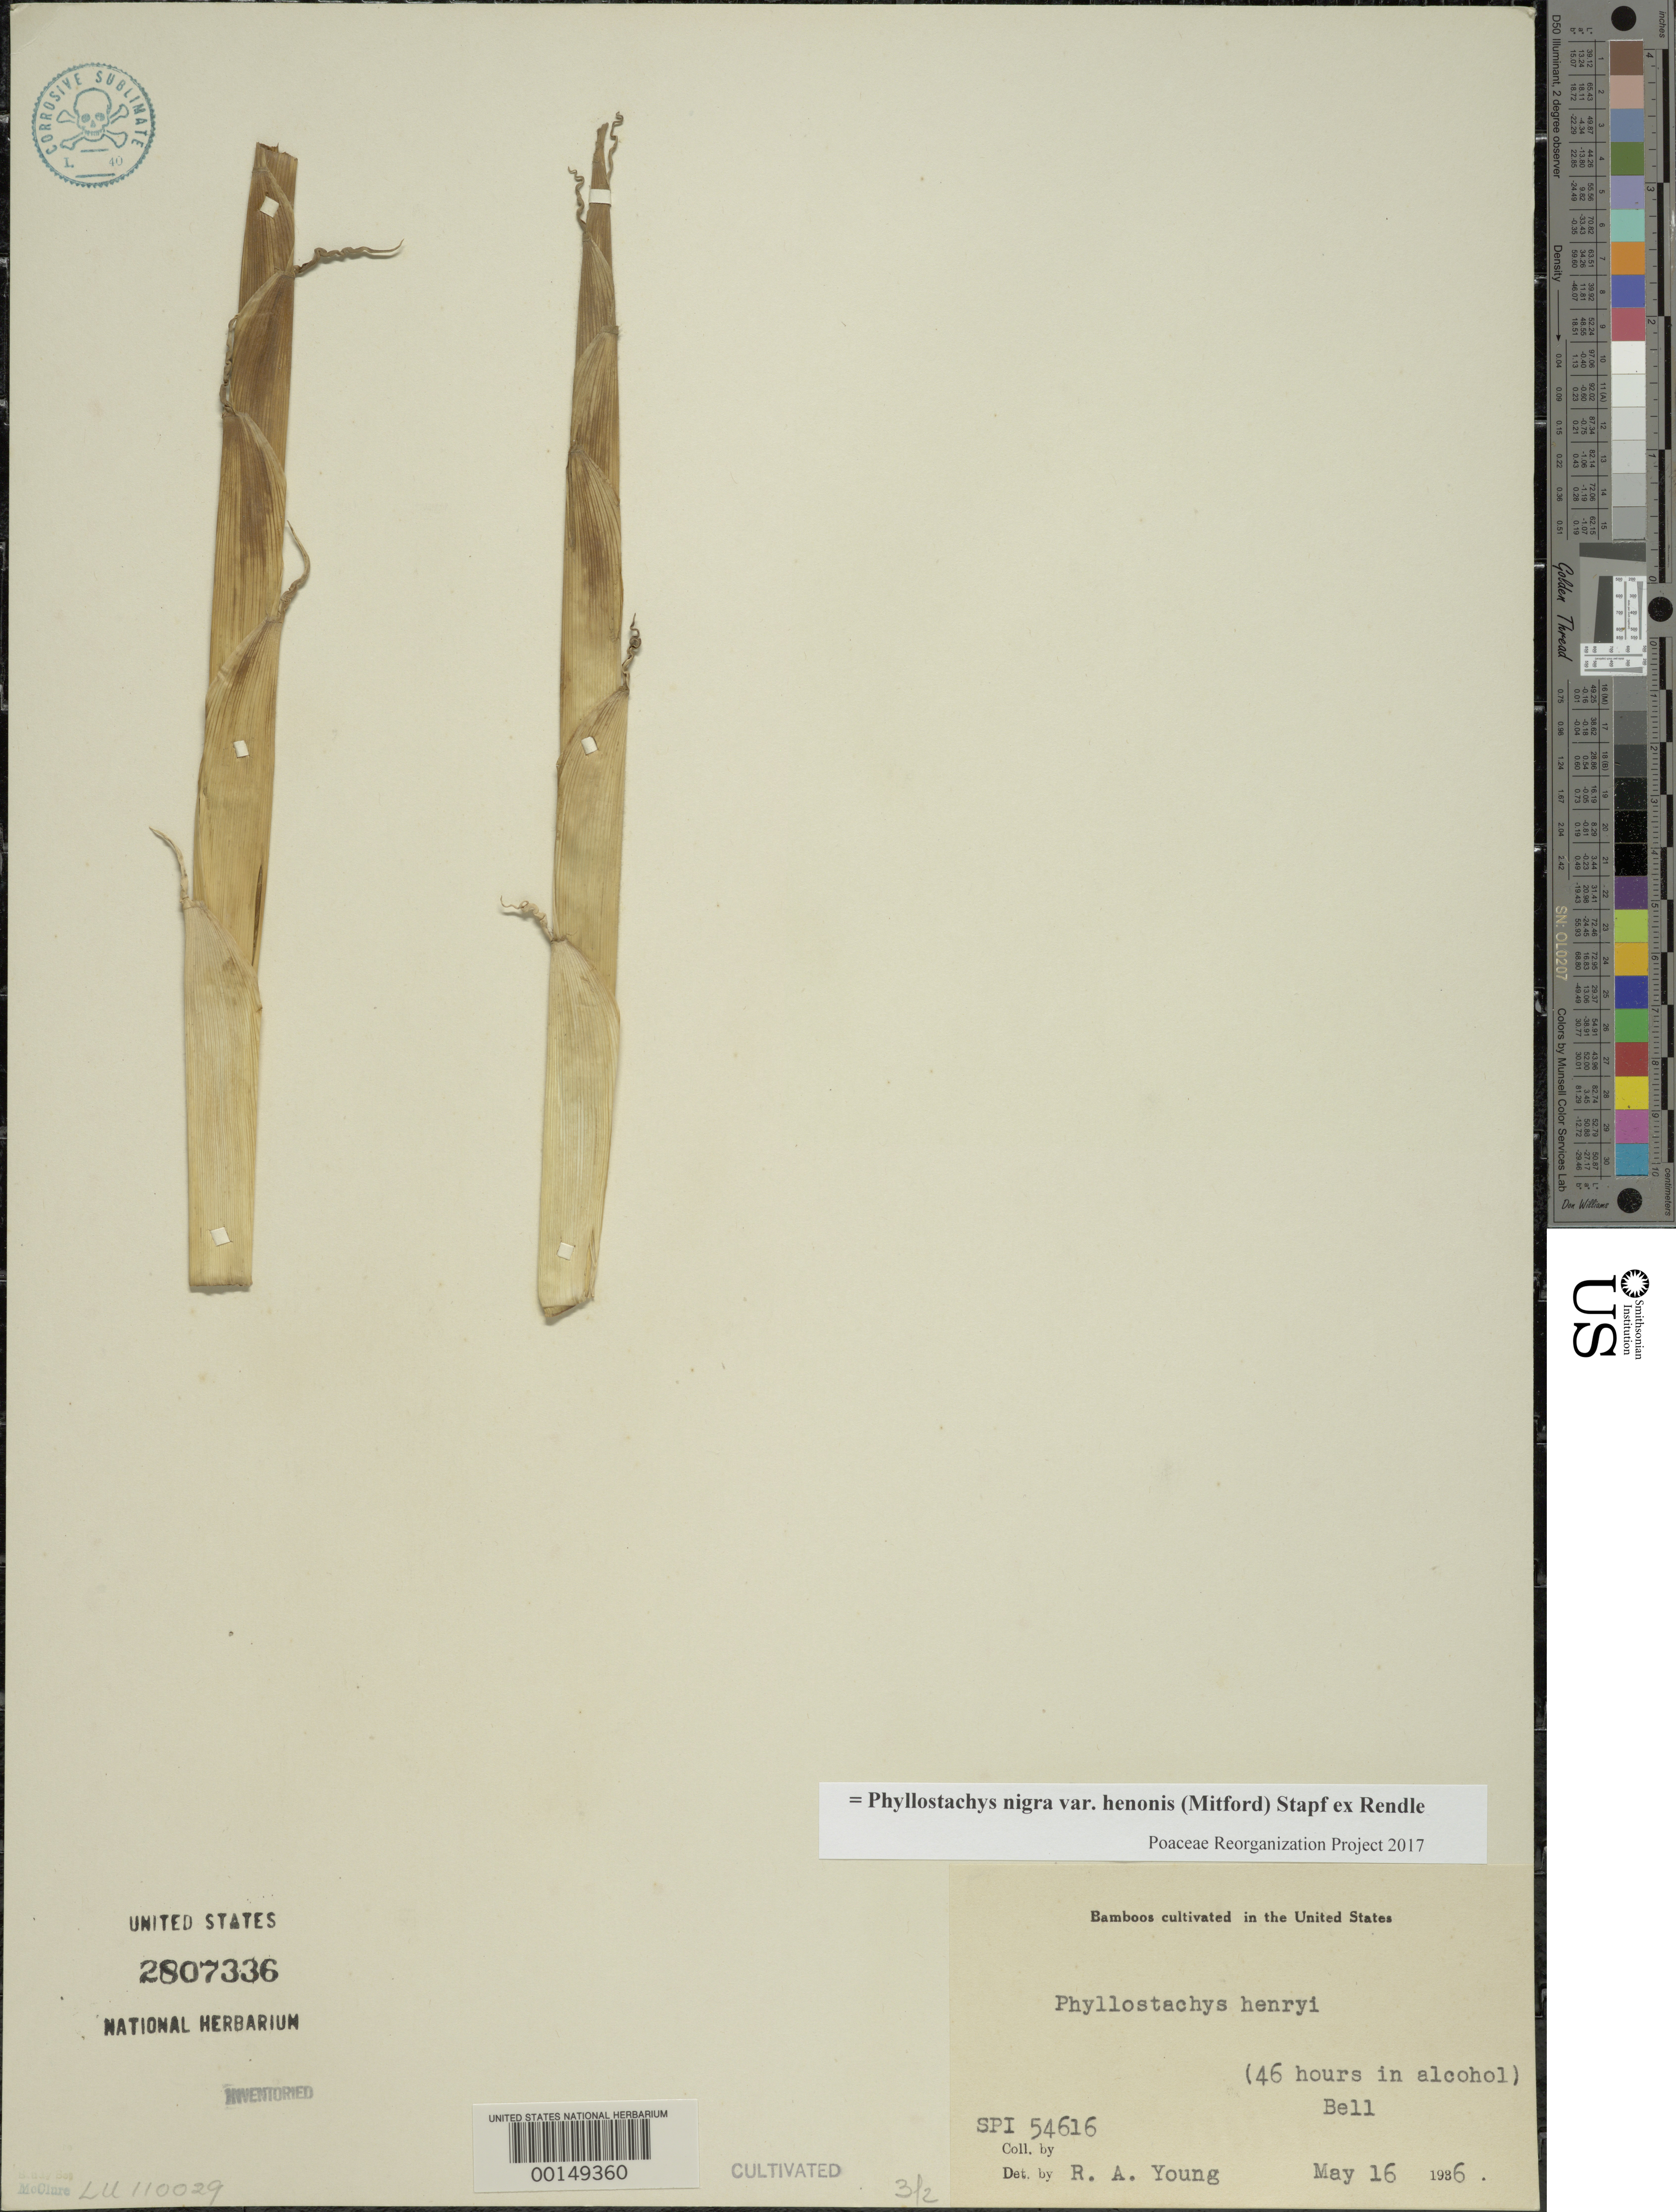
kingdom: Plantae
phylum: Tracheophyta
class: Liliopsida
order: Poales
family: Poaceae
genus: Phyllostachys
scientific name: Phyllostachys nigra var. henonis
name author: (Mitford) Stapf ex Rendle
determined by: Poaceae Reorganization Project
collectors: F. A. McClure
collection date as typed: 03 May 1936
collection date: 1936-05-03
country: United States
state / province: Maryland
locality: Bell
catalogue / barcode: US 2807336